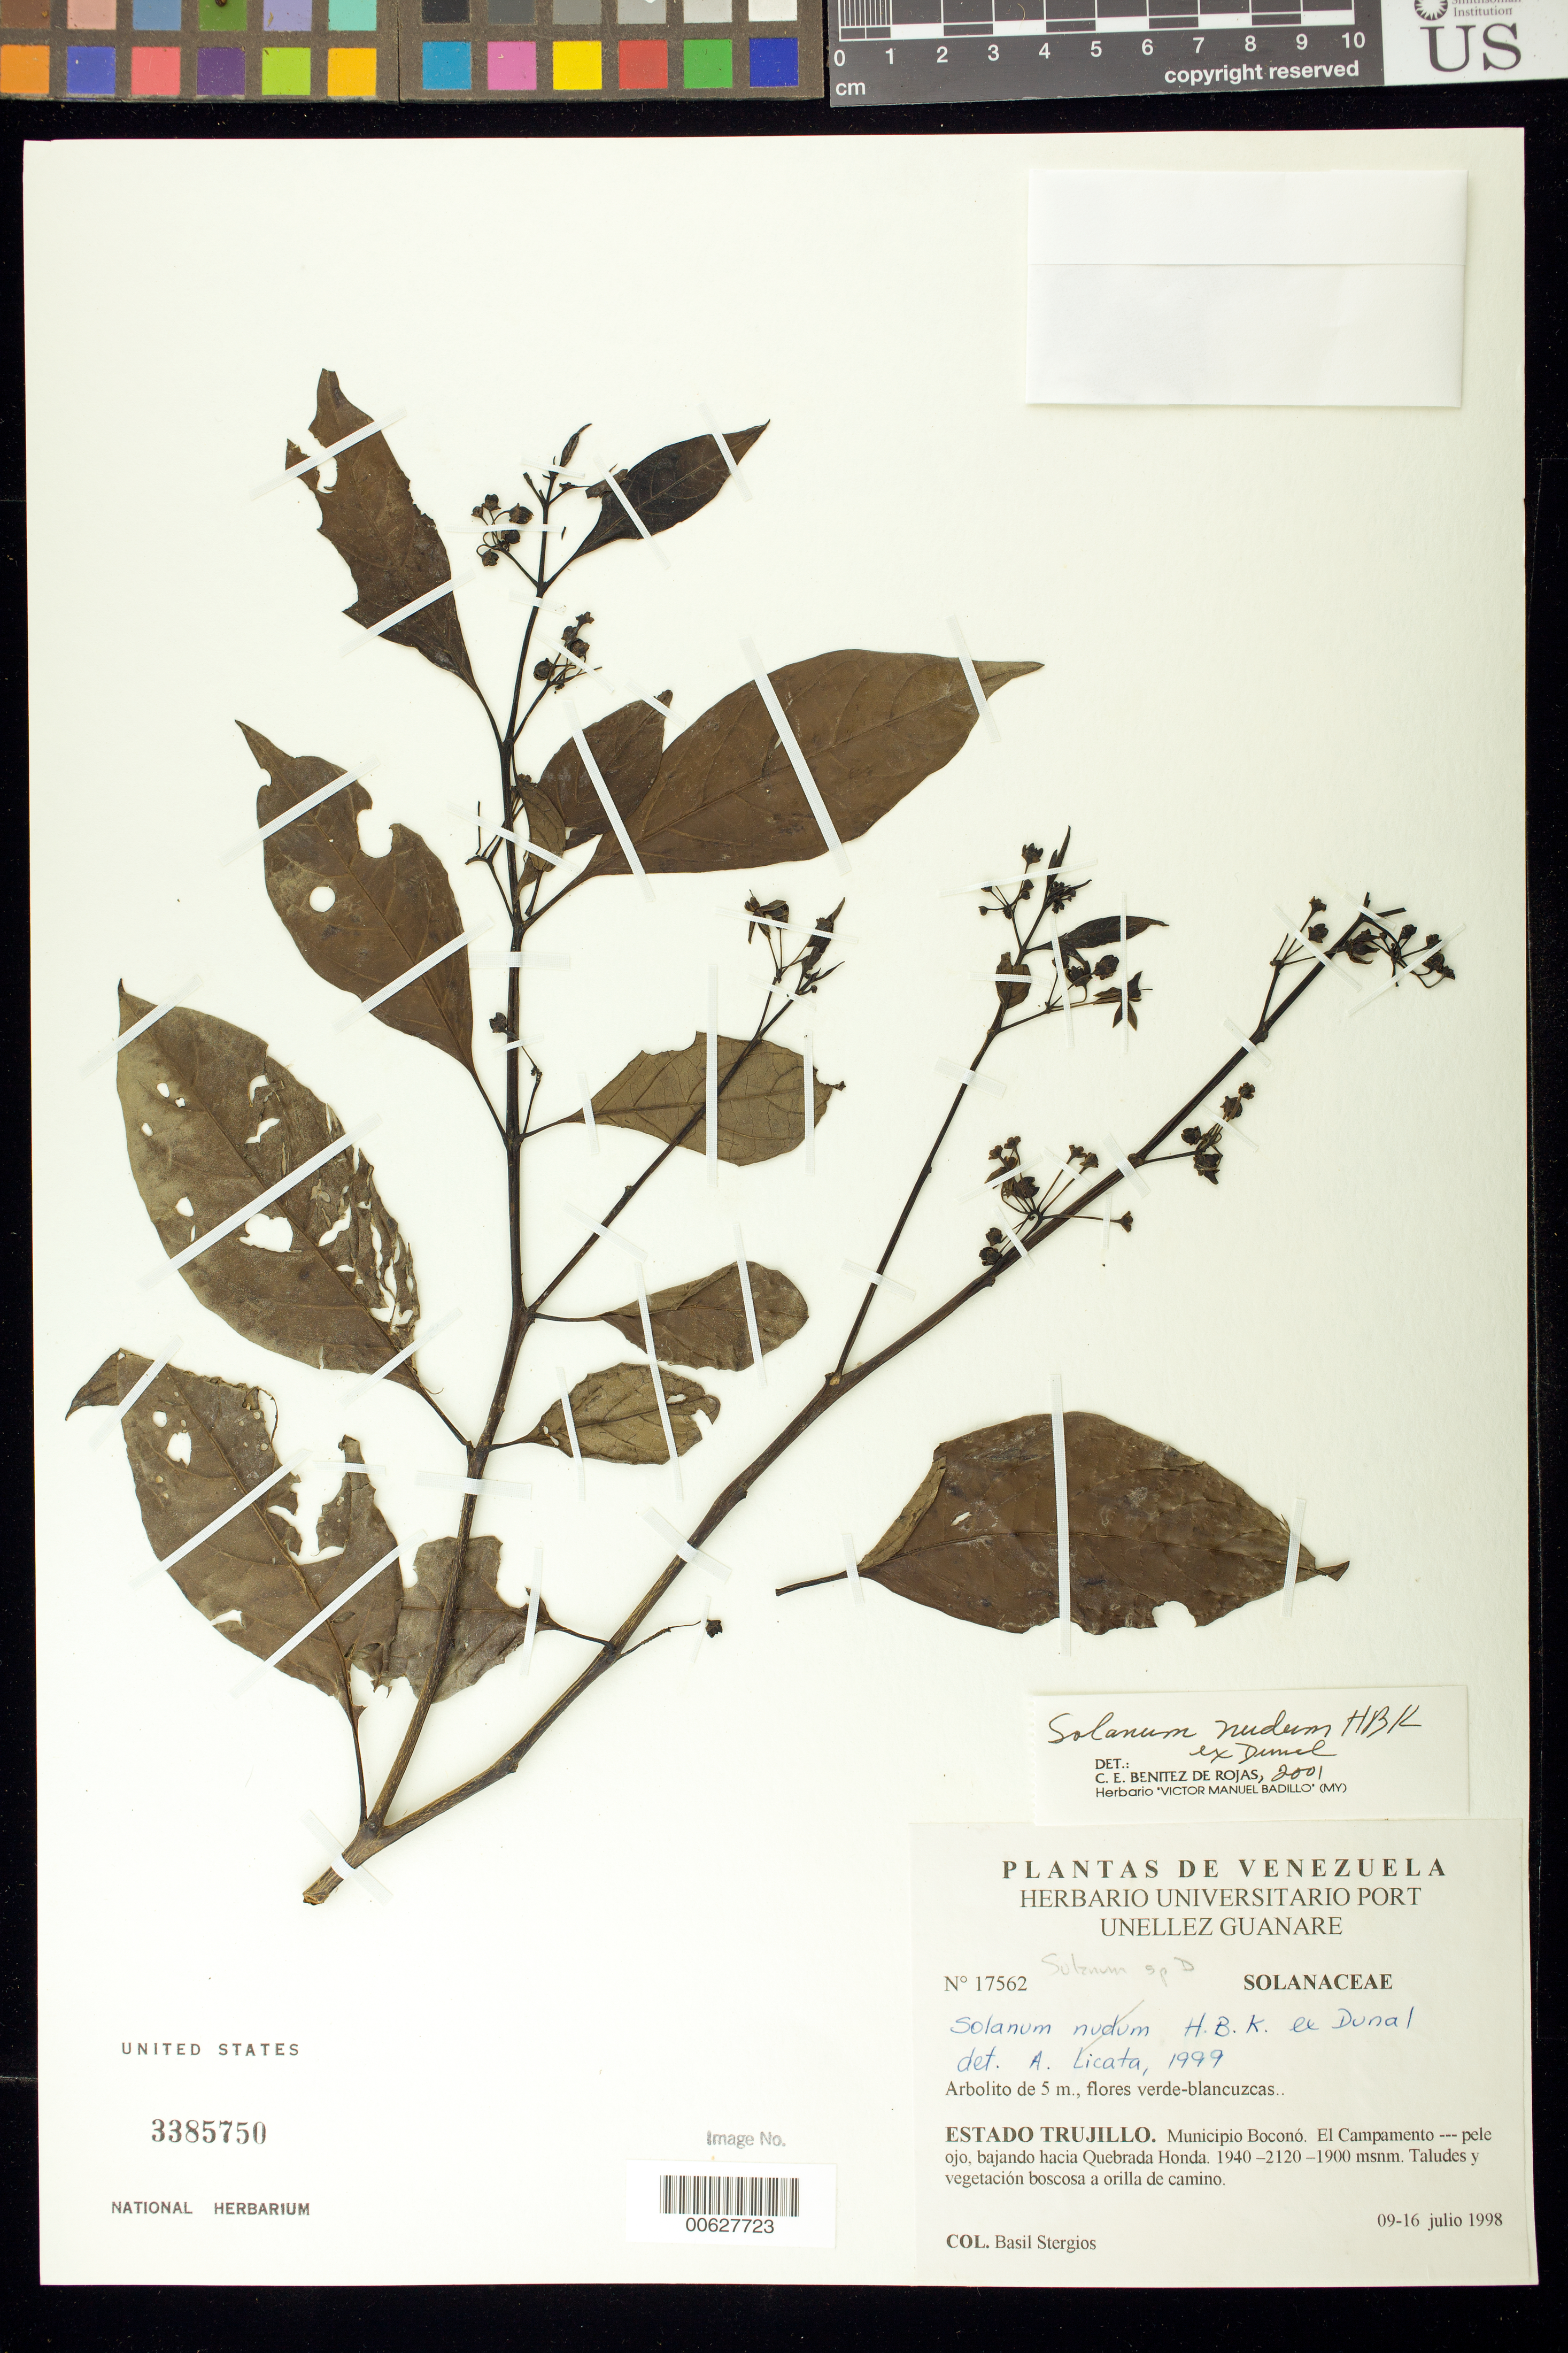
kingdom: Plantae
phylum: Tracheophyta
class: Magnoliopsida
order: Solanales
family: Solanaceae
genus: Solanum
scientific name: Solanum nudum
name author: Dunal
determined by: Benítez, C. E.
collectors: B. G. Stergios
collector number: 17562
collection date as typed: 09 Jul 1998 to 16 Jul 1998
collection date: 1998-07-09/1998-07-16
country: Venezuela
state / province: Trujillo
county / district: Boconó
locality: Parque Nacional Guaramacal, El campamento-pele ojo, bajando hacia Quebrada Honda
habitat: Taludes y vegetación boscosa a orilla de camino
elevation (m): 1900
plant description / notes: NY, PORT, US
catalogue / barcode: US 3385750